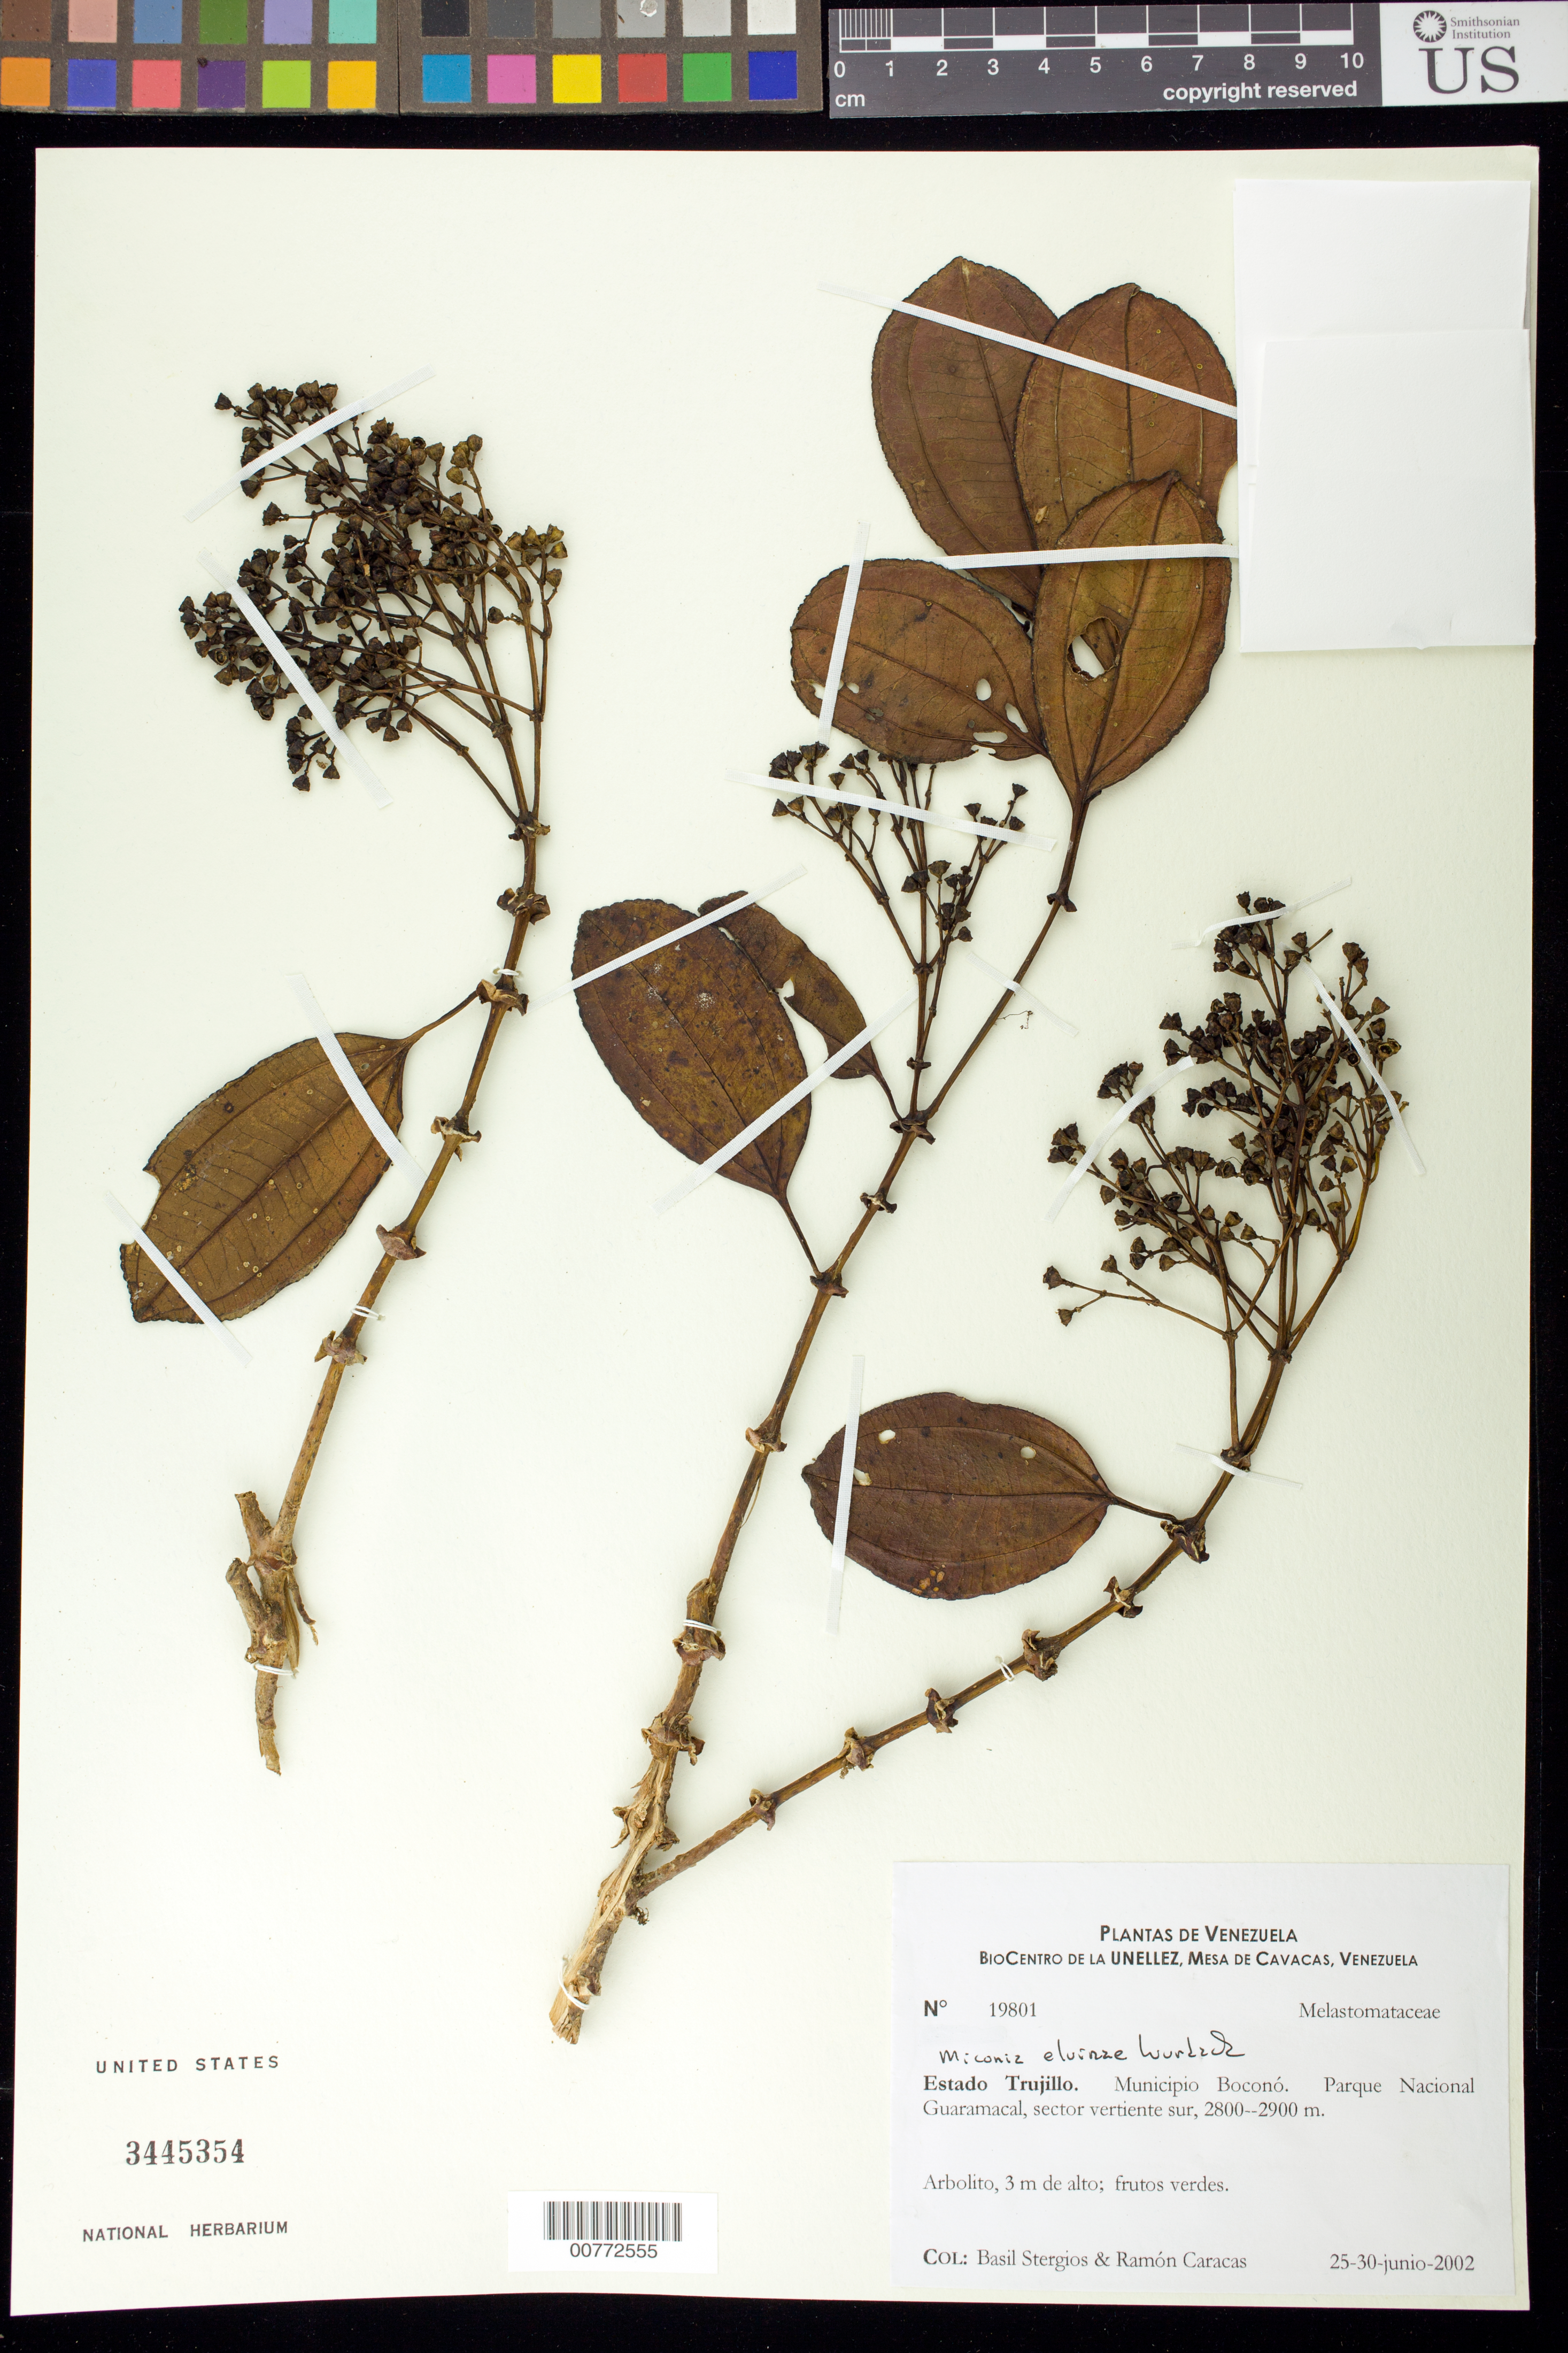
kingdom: Plantae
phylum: Tracheophyta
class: Magnoliopsida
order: Myrtales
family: Melastomataceae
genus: Miconia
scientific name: Miconia elvirae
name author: Wurdack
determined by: Dorr, L. J., (BOT), Smithsonian Institution - National Museum of Natural History (UNITED STATES)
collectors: B. G. Stergios & R. Caracas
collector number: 19801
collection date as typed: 25 Jun 2002 to 30 Jun 2002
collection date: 2002-06-25/2002-06-30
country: Venezuela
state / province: Trujillo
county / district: Boconó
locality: Parque Nacional Guaramacal, vertiente sur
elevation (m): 2800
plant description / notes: PORT, US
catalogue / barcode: US 3445354